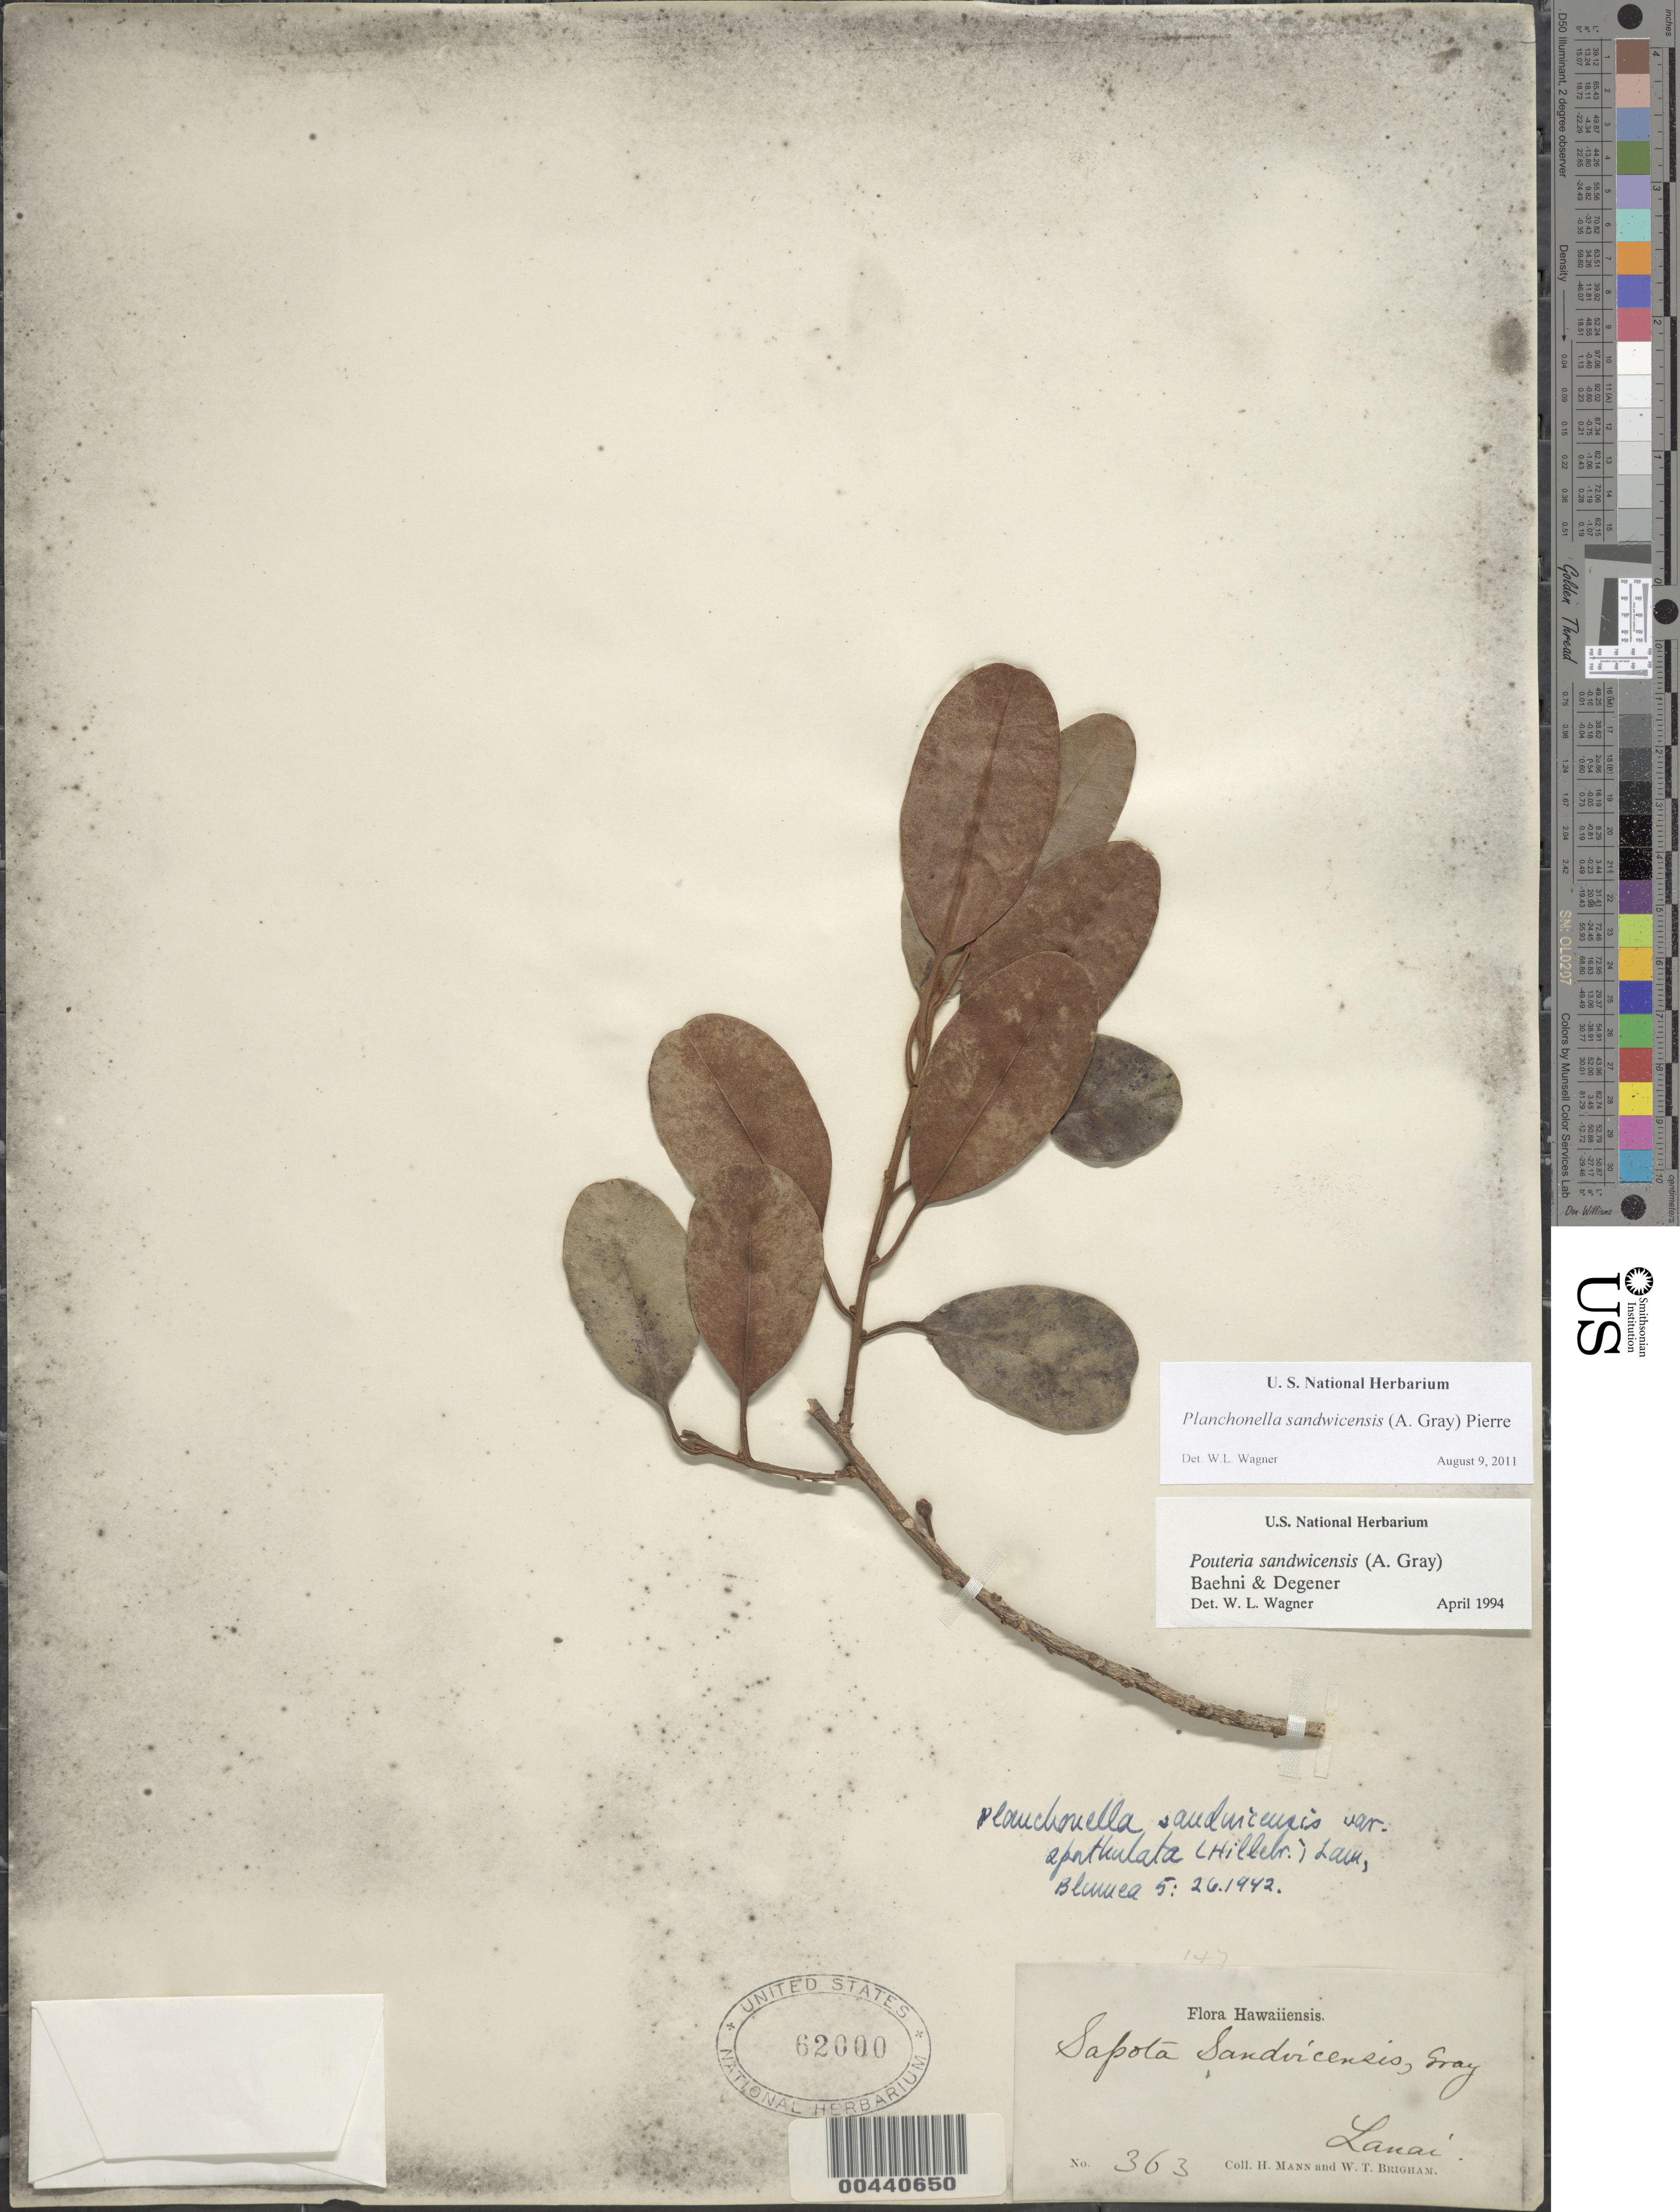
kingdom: Plantae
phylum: Tracheophyta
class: Magnoliopsida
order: Ericales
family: Sapotaceae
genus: Planchonella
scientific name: Planchonella spathulata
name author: (Hillebr.) Pierre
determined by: Wagner, W. L., (BOT), Smithsonian Institution - National Museum of Natural History (UNITED STATES)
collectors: H. Mann & W. T. Brigham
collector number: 363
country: United States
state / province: Hawaii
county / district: Maui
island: Lana'i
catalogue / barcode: US 62000